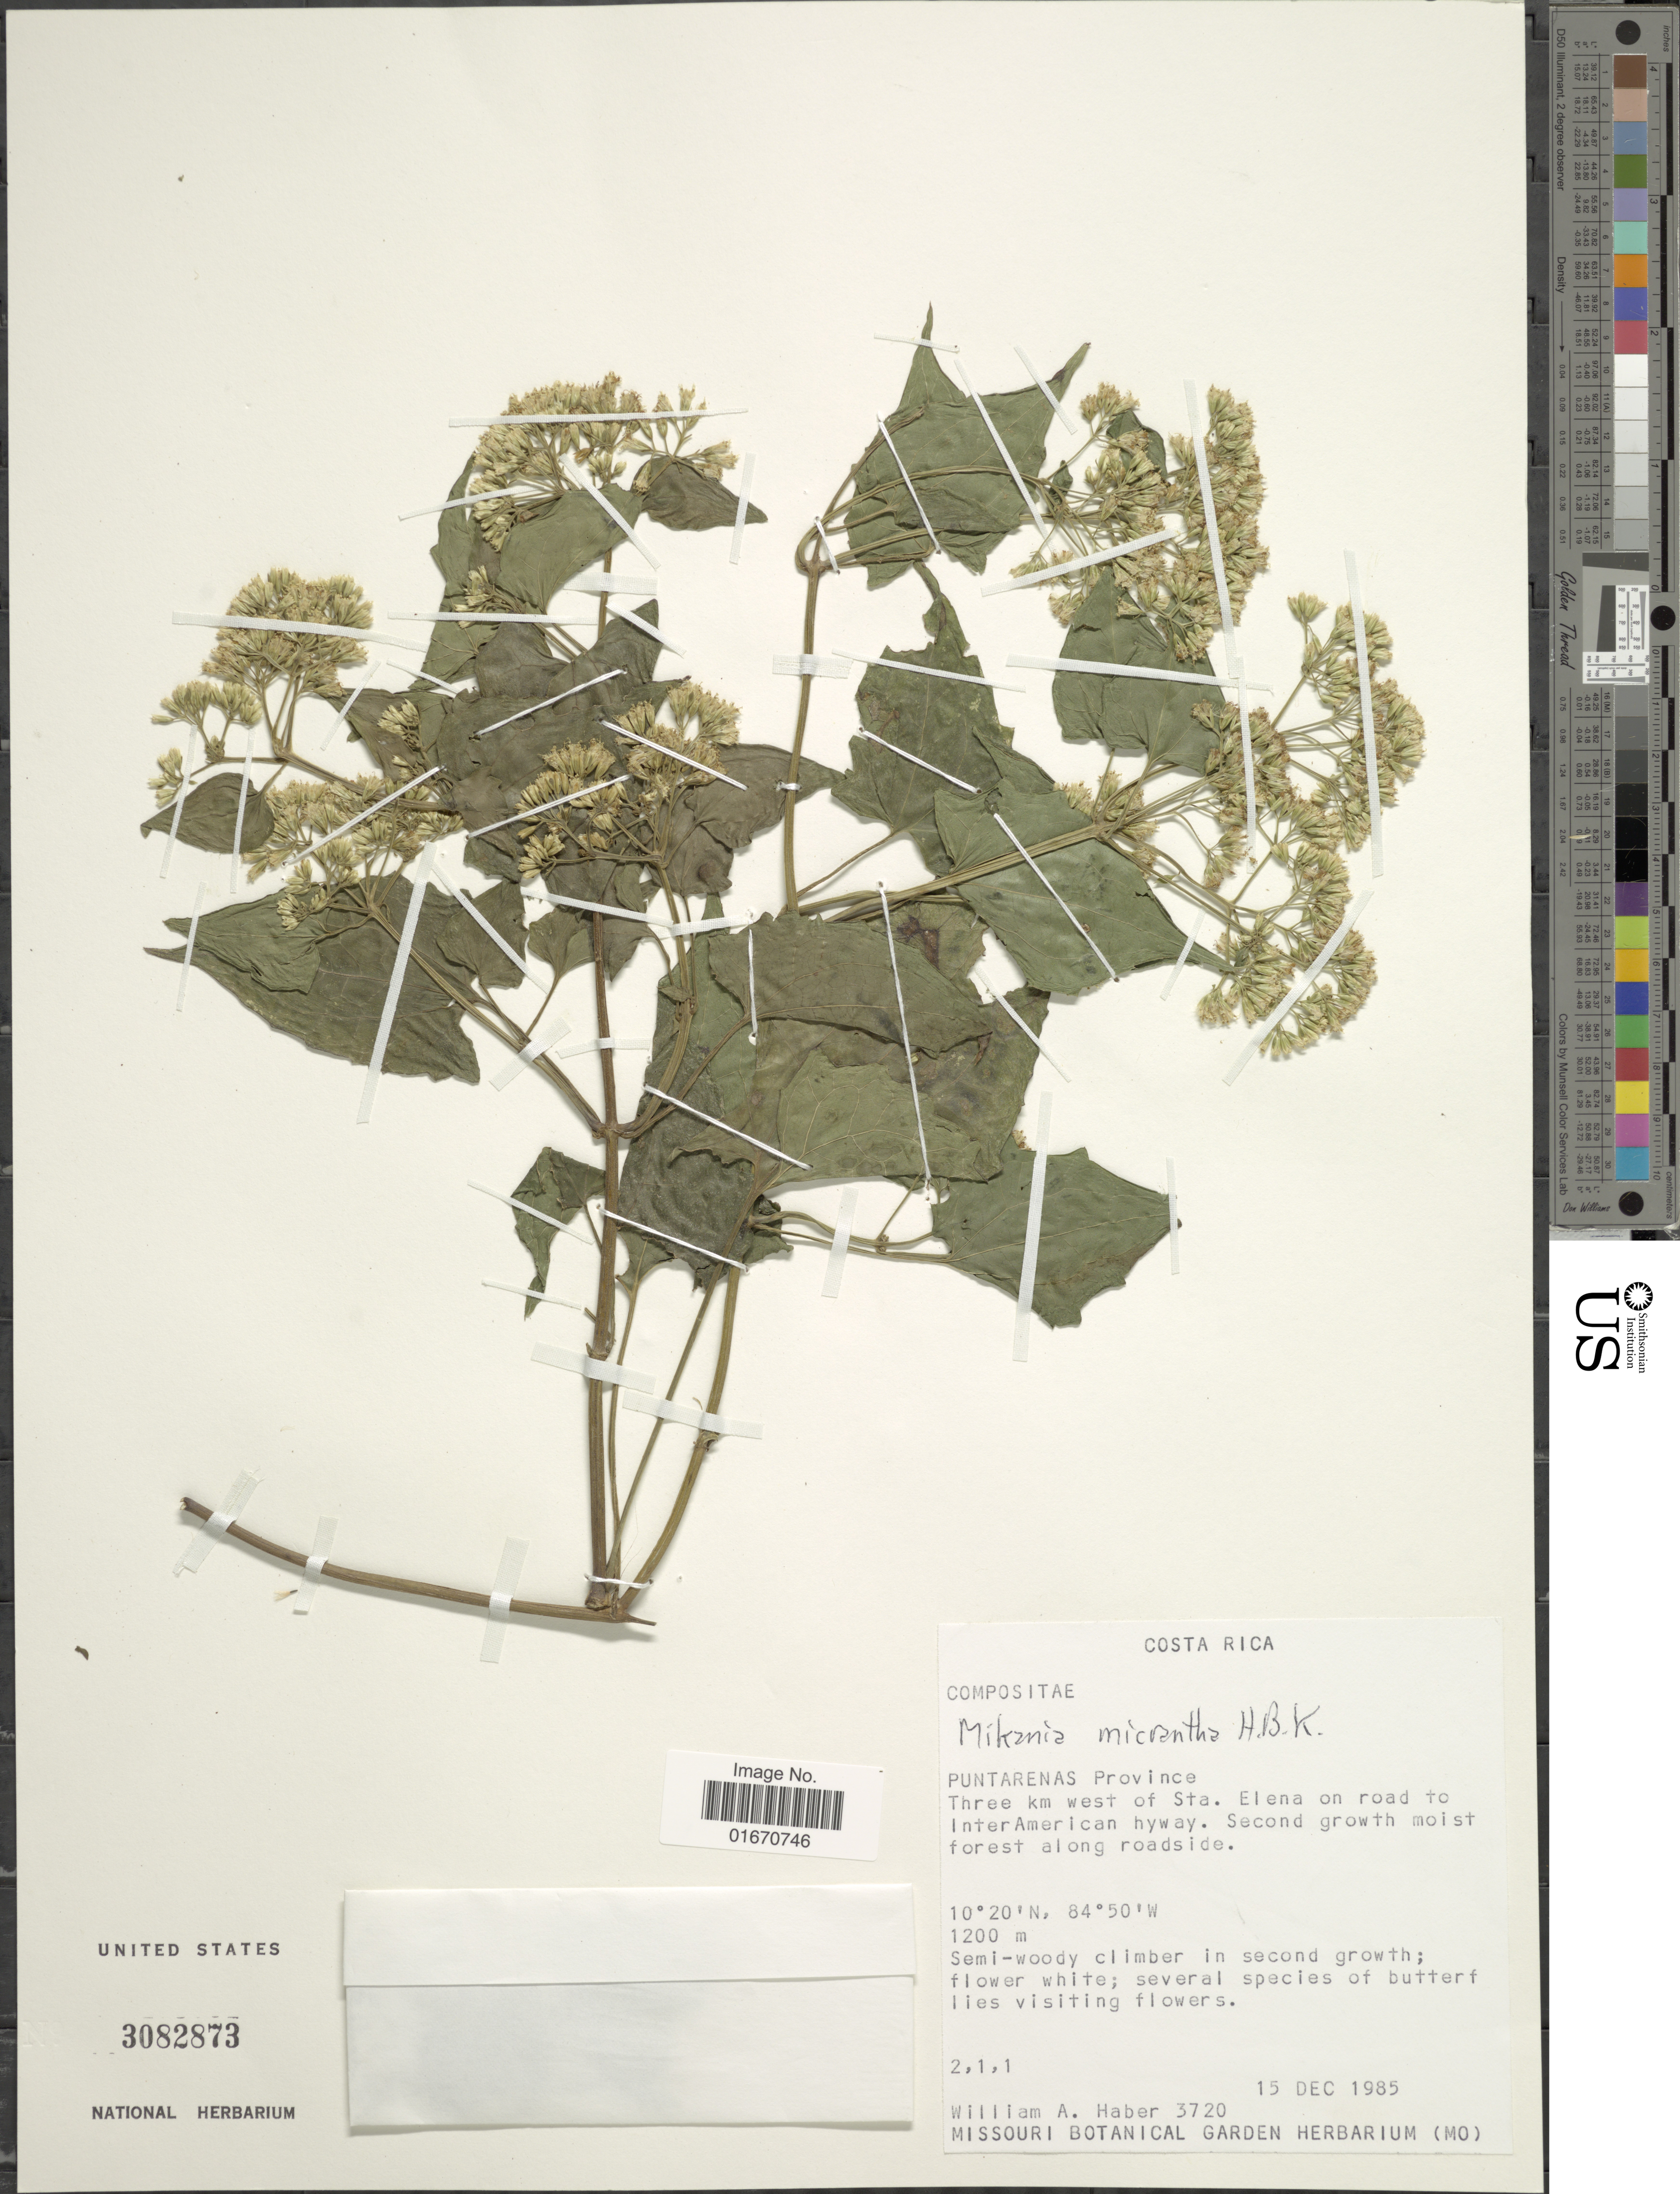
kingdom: Plantae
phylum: Tracheophyta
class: Magnoliopsida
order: Asterales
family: Asteraceae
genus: Mikania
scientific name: Mikania micrantha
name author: Kunth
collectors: W. A. Haber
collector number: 3720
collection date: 1985-12-15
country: Costa Rica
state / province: Puntarenas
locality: Three km west of Sta. Elena on road to InterAmerican hyway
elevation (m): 1200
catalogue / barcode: US 3082873